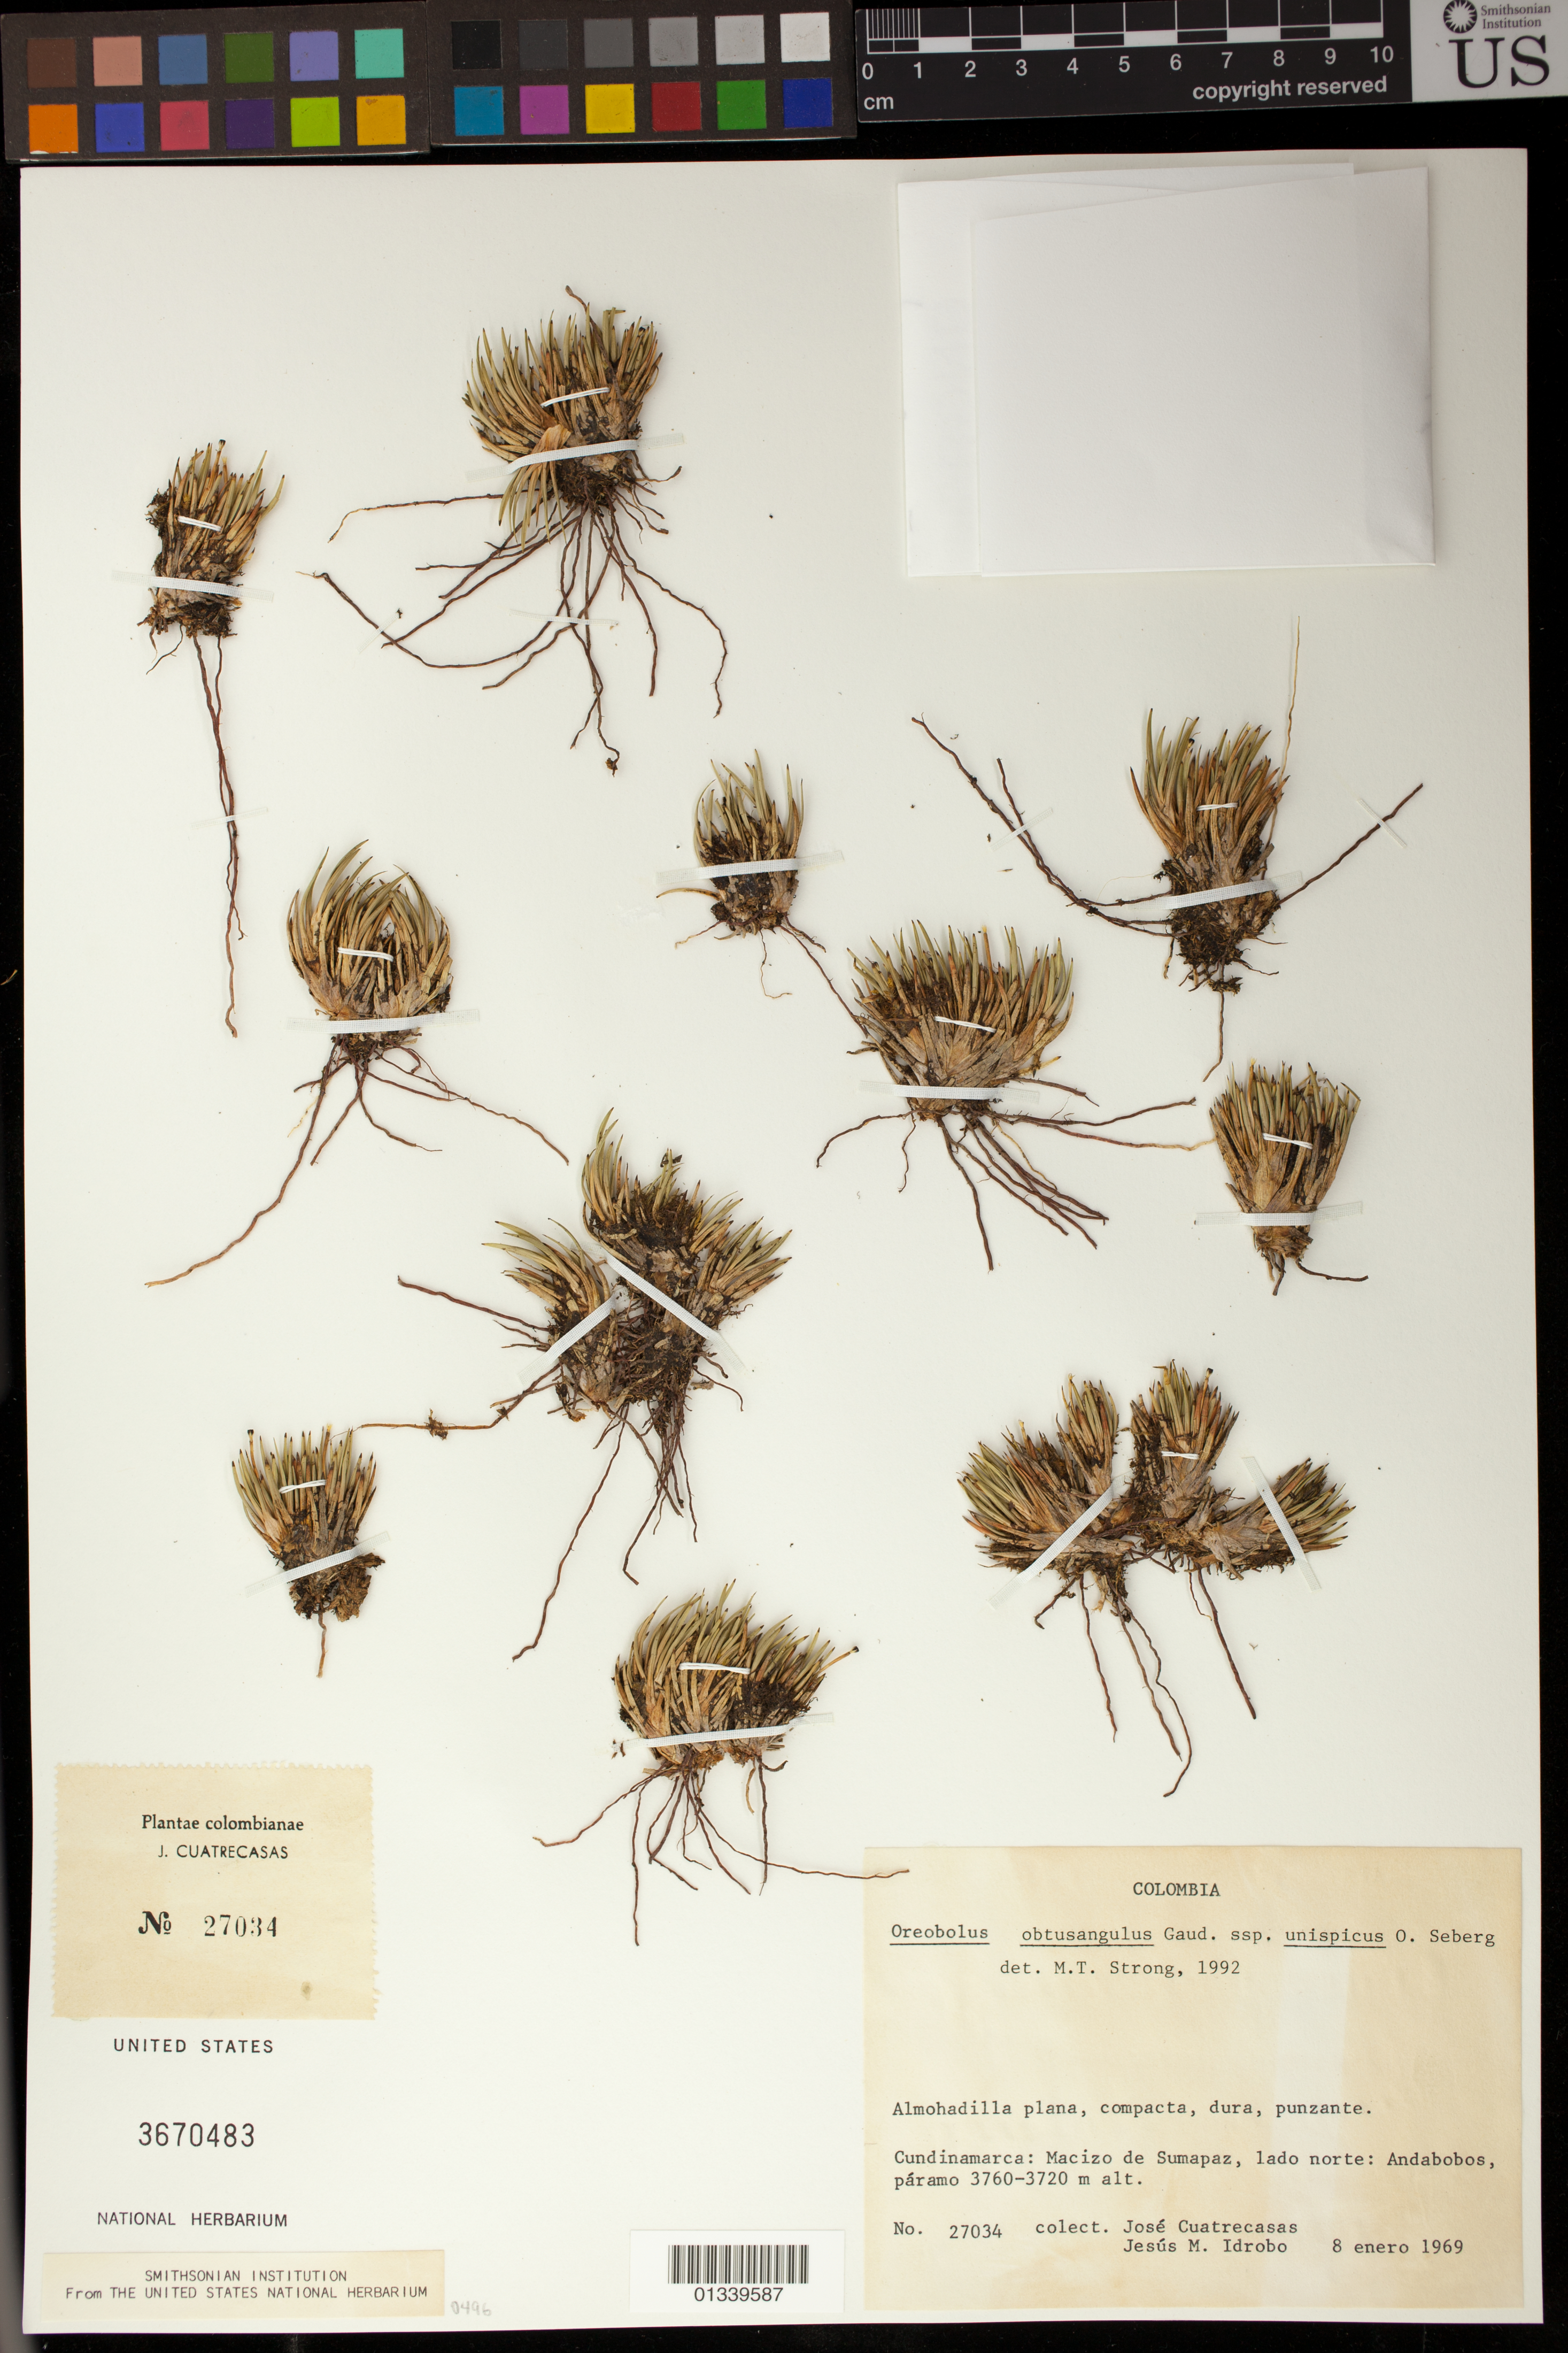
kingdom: Plantae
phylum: Tracheophyta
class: Liliopsida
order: Poales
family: Cyperaceae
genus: Oreobolus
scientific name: Oreobolus obtusangulus subsp. unispicus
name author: Seberg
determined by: Strong, M. T., (US), Smithsonian Institution - National Museum of Natural History (UNITED STATES)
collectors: J. Cuatrecasas & J. M. Idrobo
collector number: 27034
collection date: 1969-01-08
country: Colombia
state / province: Cundinamarca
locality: Macizo de Bogota-Macizo de Sumapaz, lado norte: Andabobos.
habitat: Paramo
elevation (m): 3720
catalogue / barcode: US 3670483